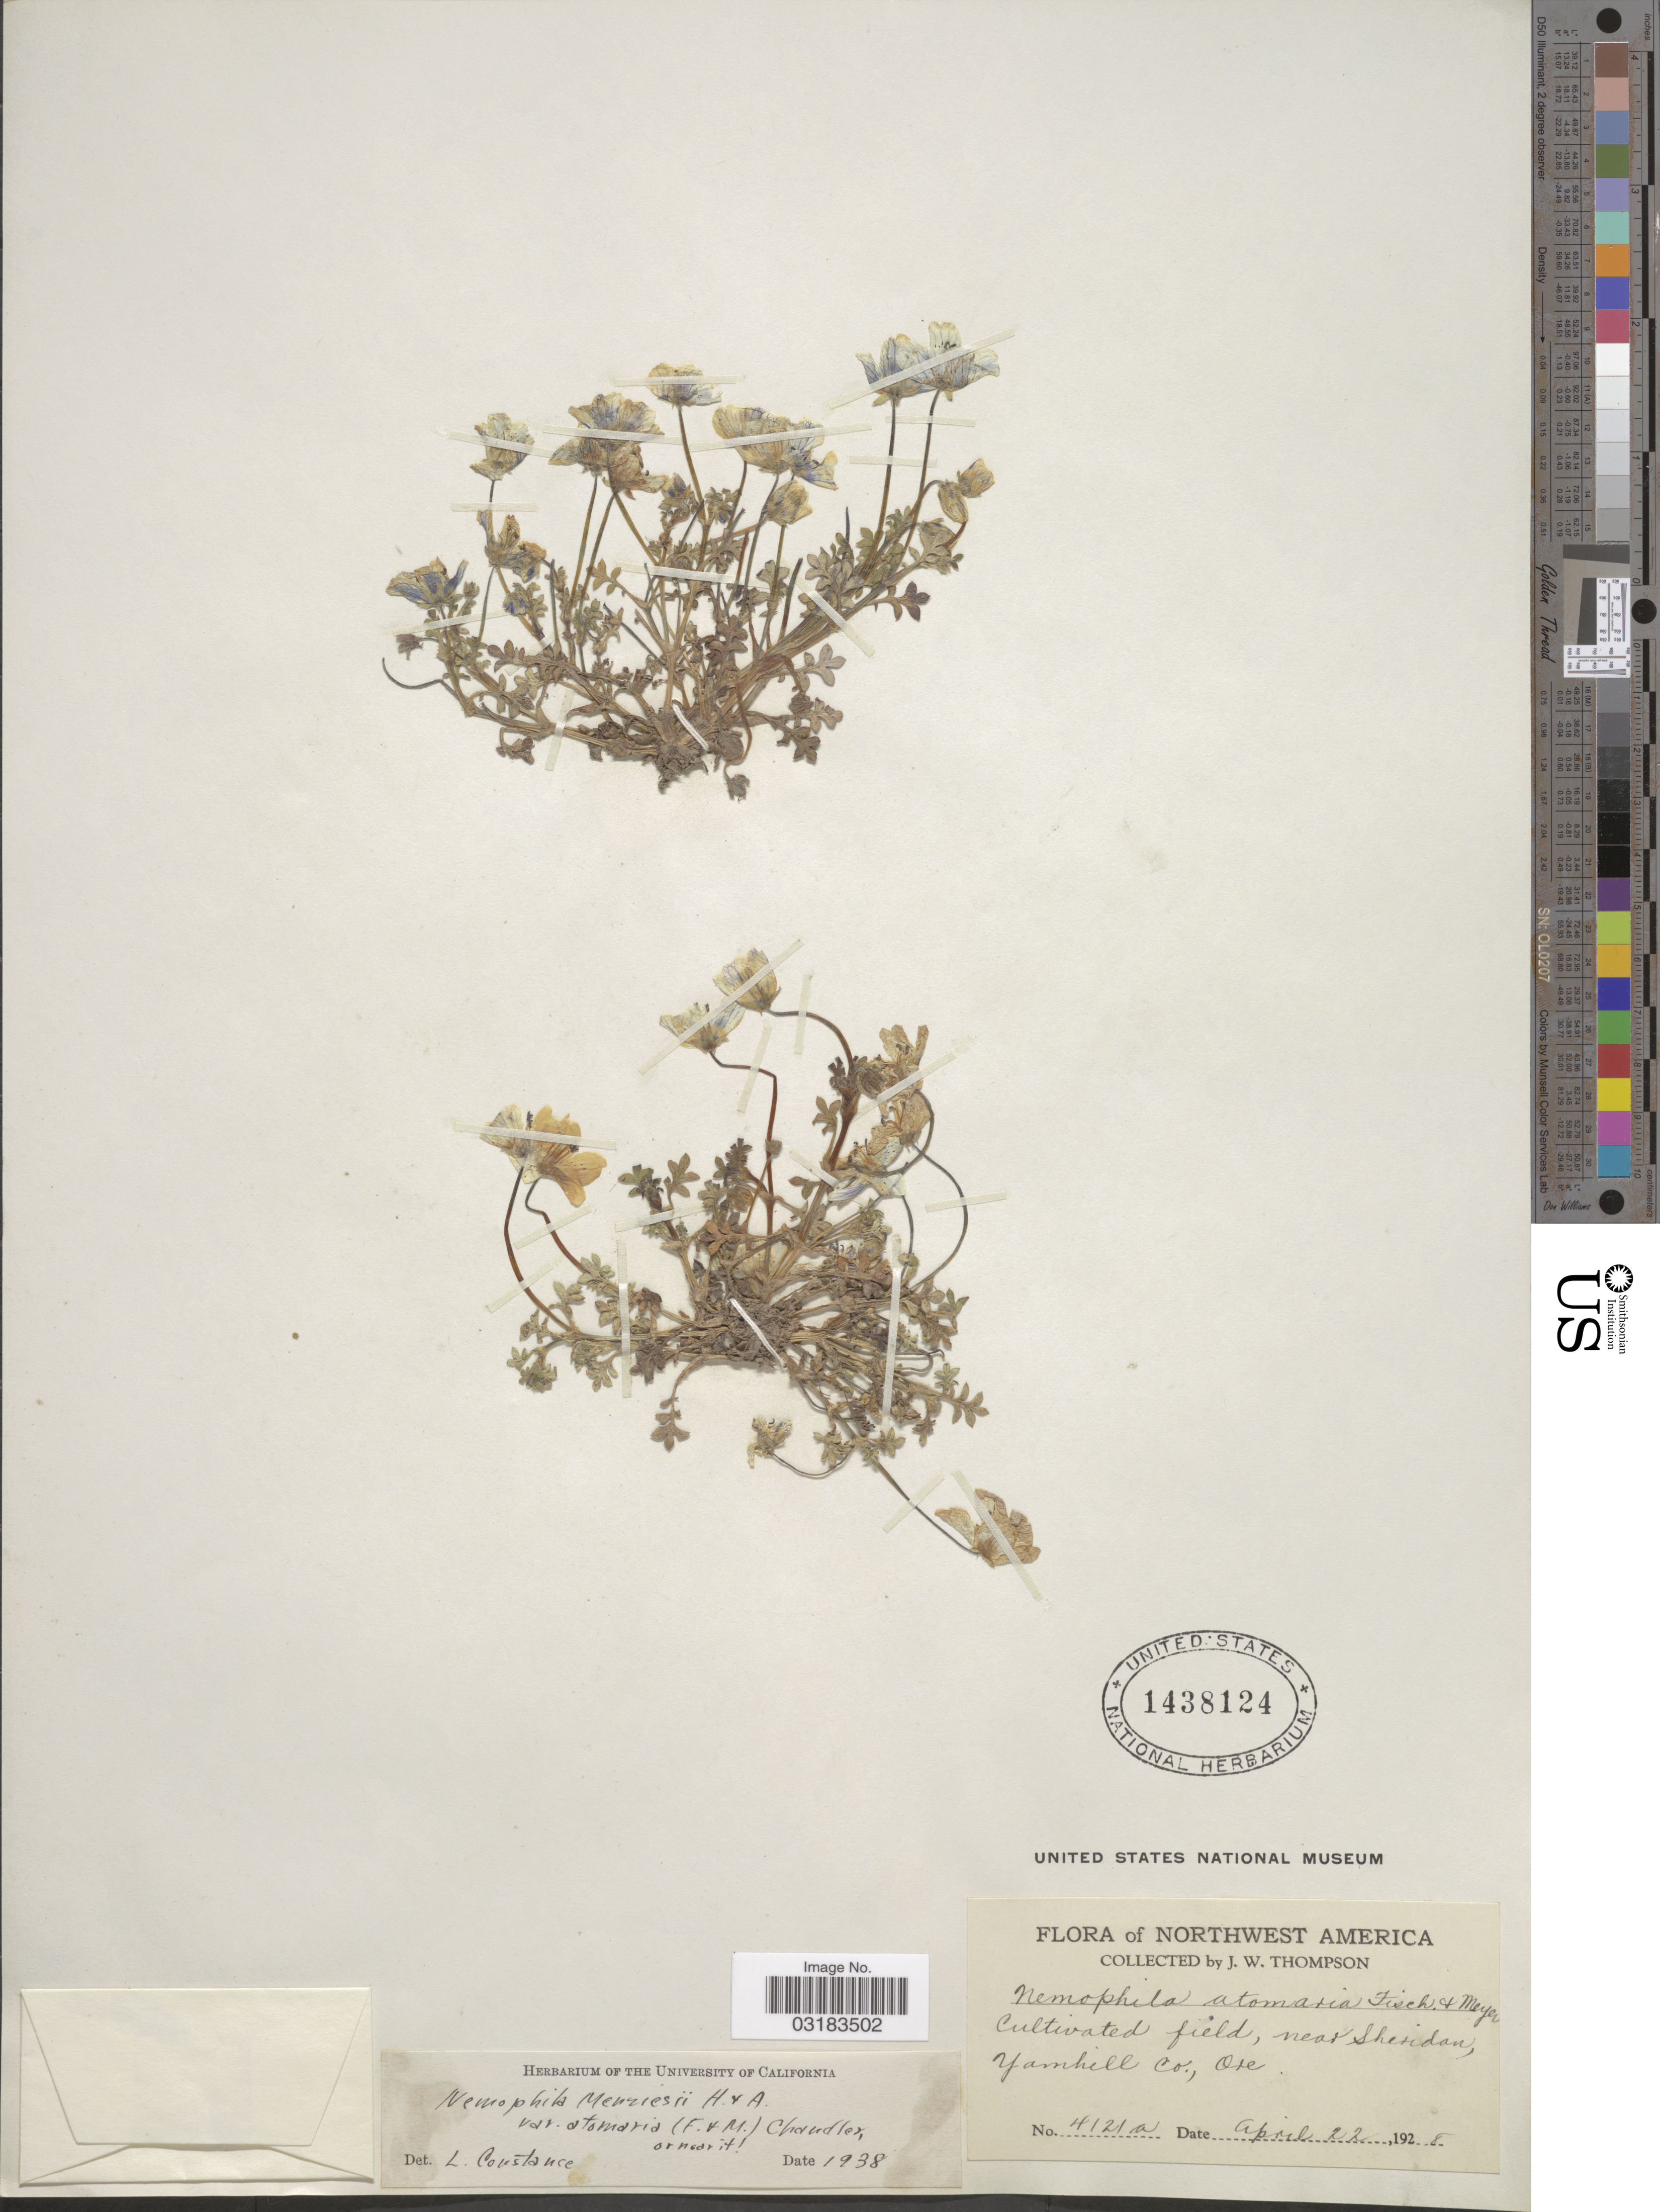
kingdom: Plantae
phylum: Tracheophyta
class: Magnoliopsida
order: Boraginales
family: Hydrophyllaceae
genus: Nemophila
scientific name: Nemophila menziesii var. atomaria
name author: (Fisch. & C.A. Mey.) H.P. Chandler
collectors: J. Thompson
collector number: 4121a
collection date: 1928-04-22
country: United States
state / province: Oregon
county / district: Yamhill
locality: Cultivated field, near Sheridan, Yamhill Co.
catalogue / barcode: US 1438124